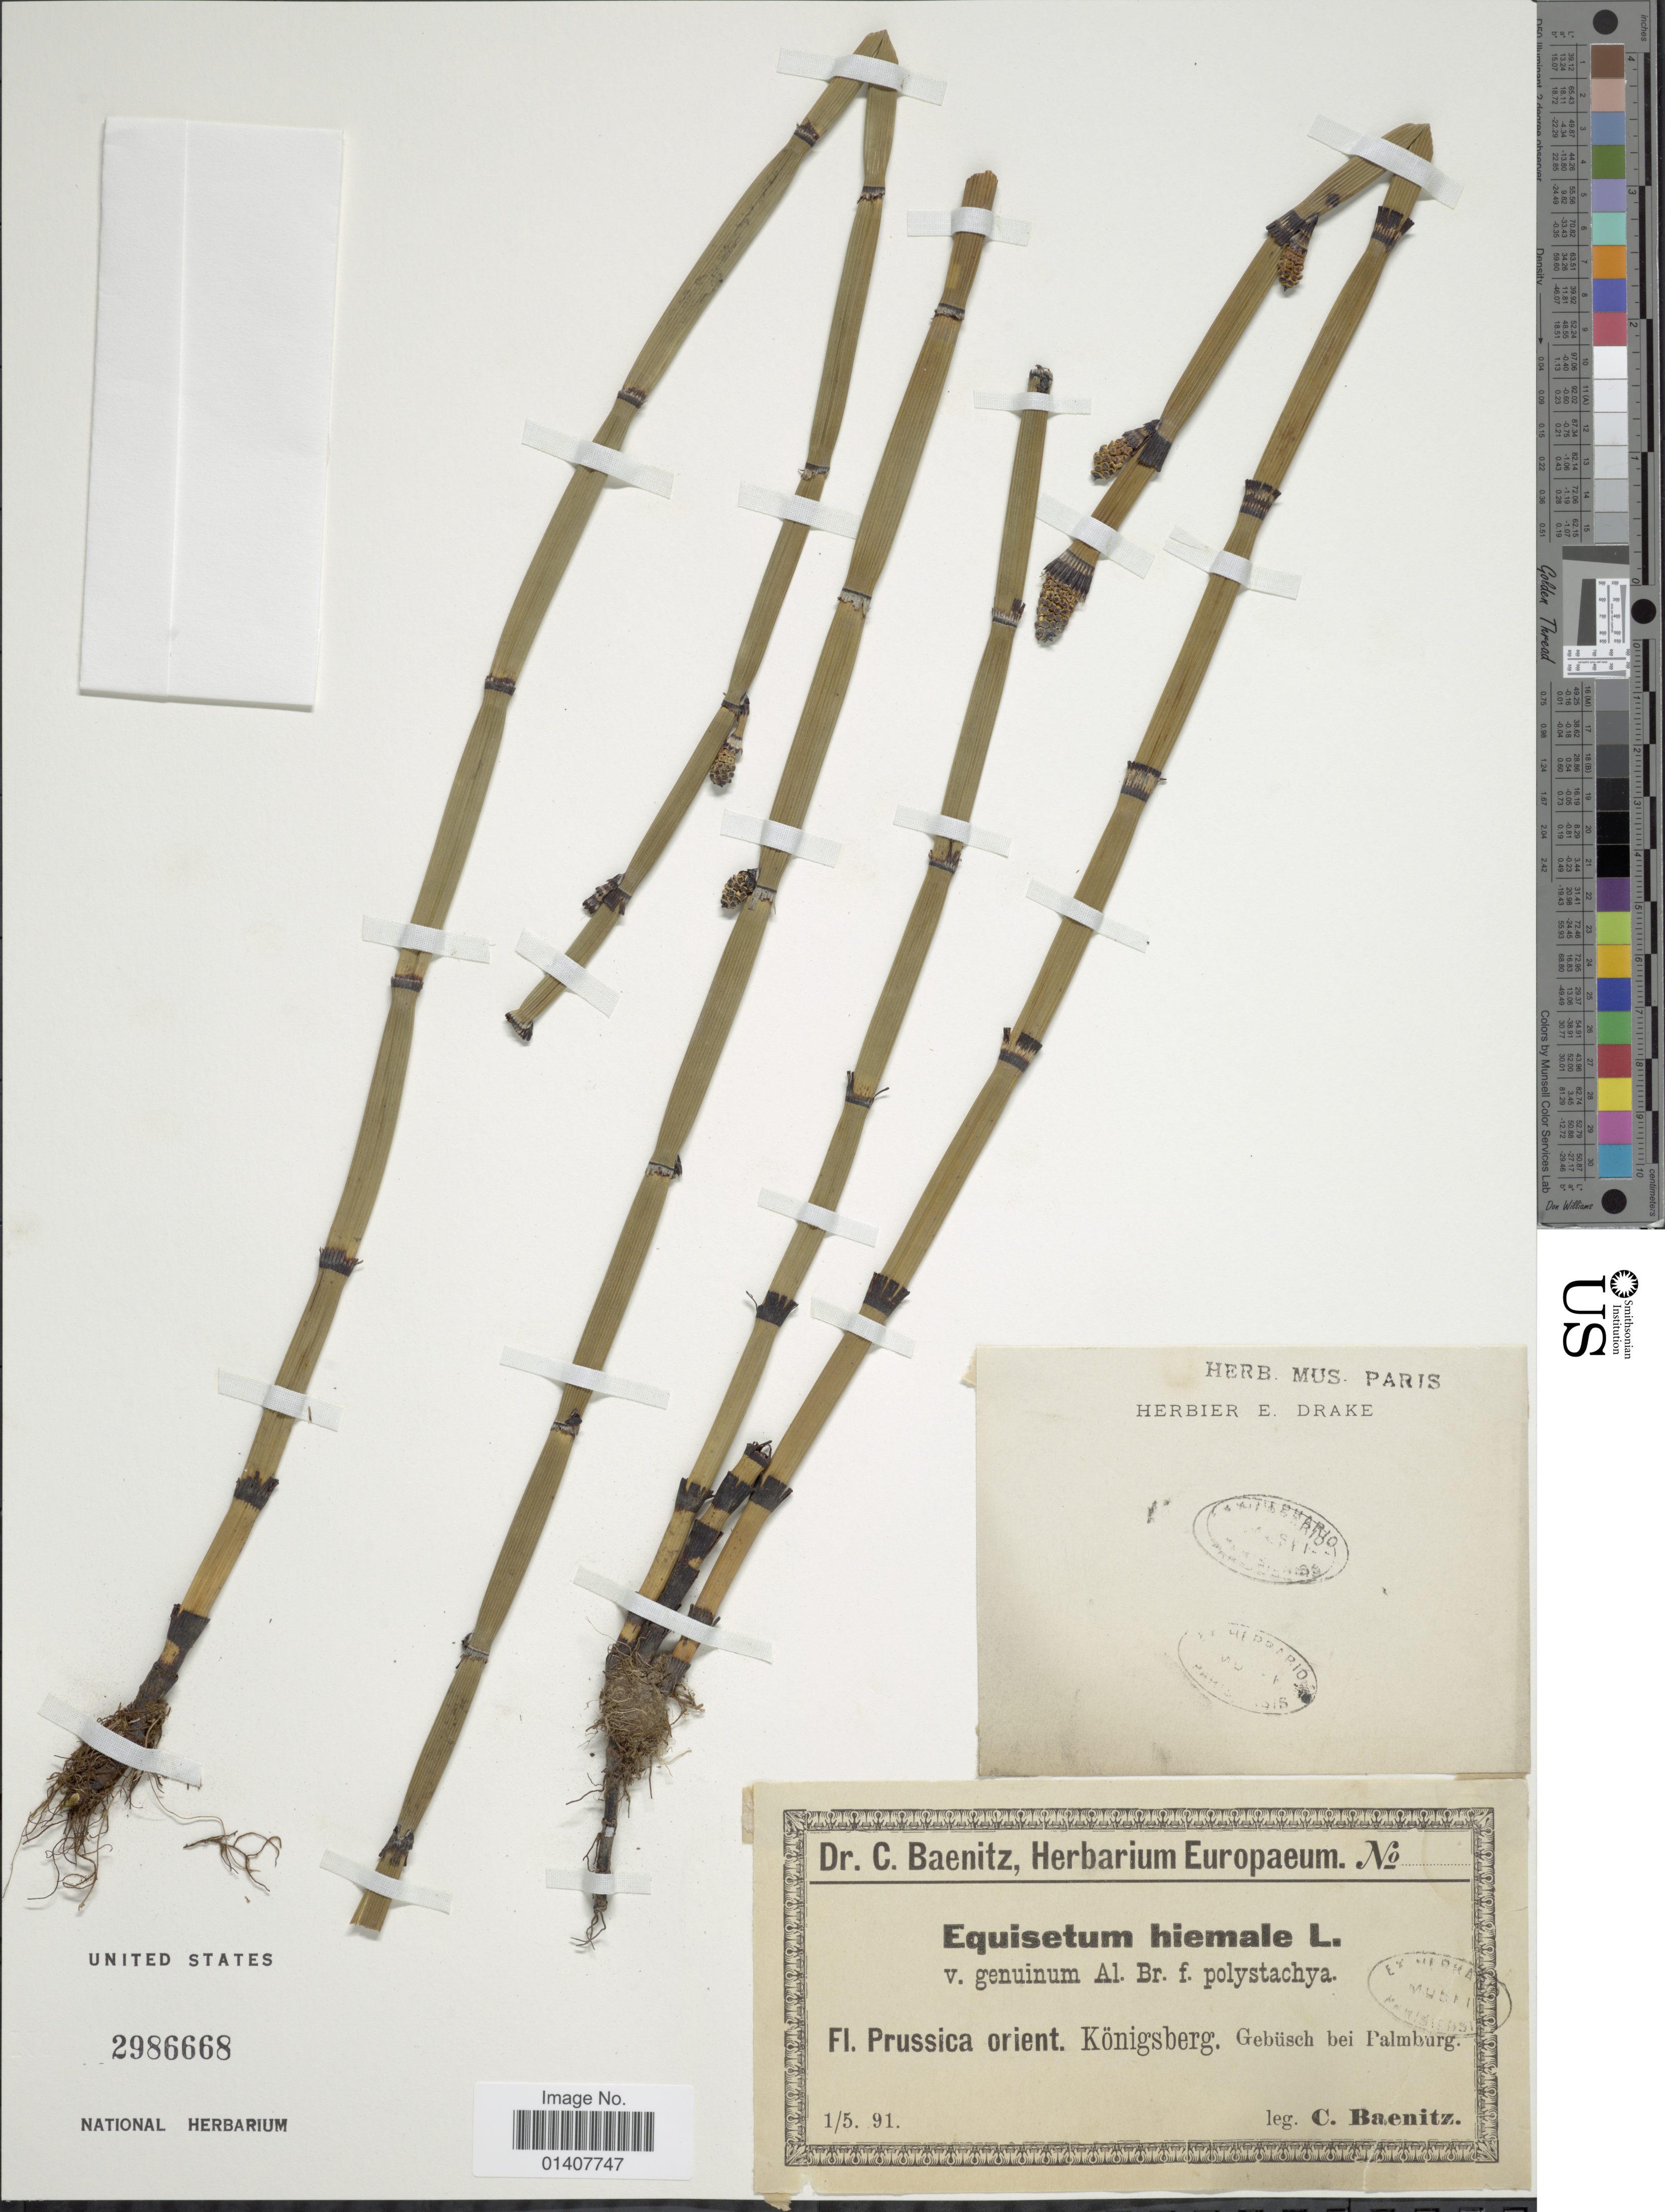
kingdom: Plantae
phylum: Tracheophyta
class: Polypodiopsida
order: Equisetales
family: Equisetaceae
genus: Equisetum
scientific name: Equisetum hyemale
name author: L.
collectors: C. G. Baenitz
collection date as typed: Transcribed d/m/y: 1/5/91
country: Germany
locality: Fl. Prussica Orient. Konigsberg, gebusch bei Palmburg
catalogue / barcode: US 2986668